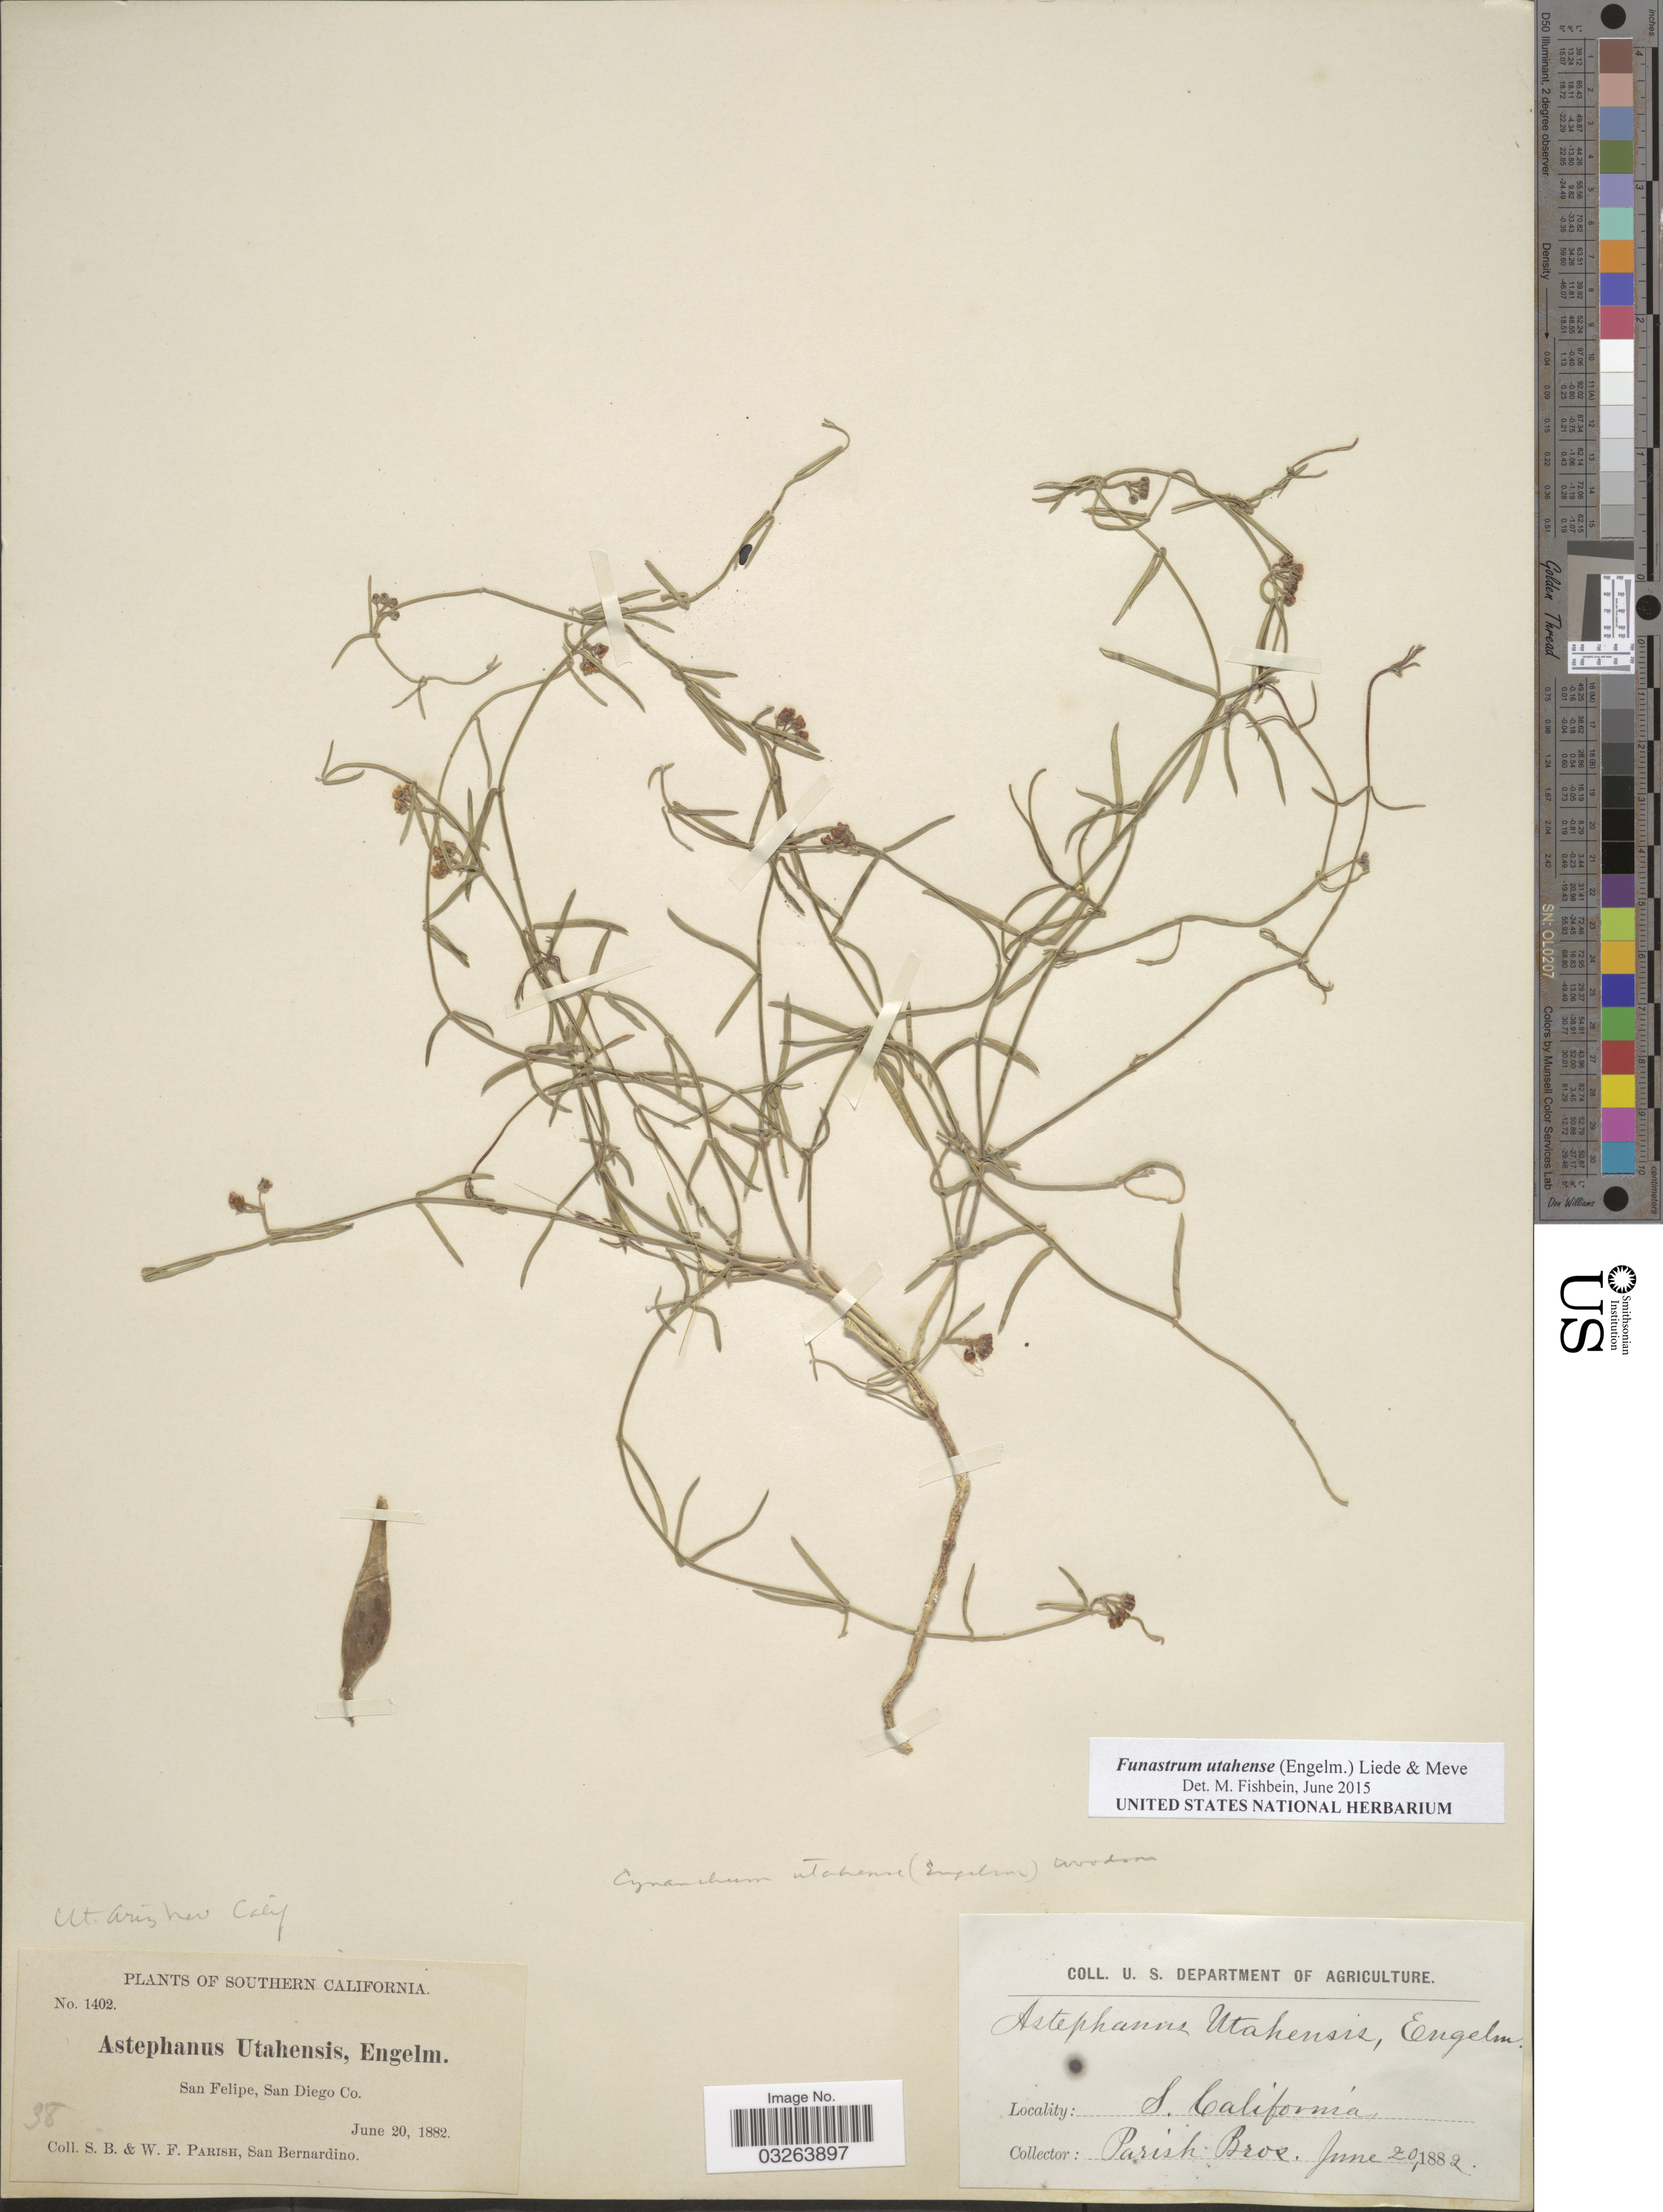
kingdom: Plantae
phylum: Tracheophyta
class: Magnoliopsida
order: Gentianales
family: Apocynaceae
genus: Funastrum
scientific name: Funastrum utahense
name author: (Engelm.) Liede & Meve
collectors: S. B. Parish & W. F. Parish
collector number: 1402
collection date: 1882-06-20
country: United States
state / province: California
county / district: San Diego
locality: Southern California. San Felipe, San Diego Co.